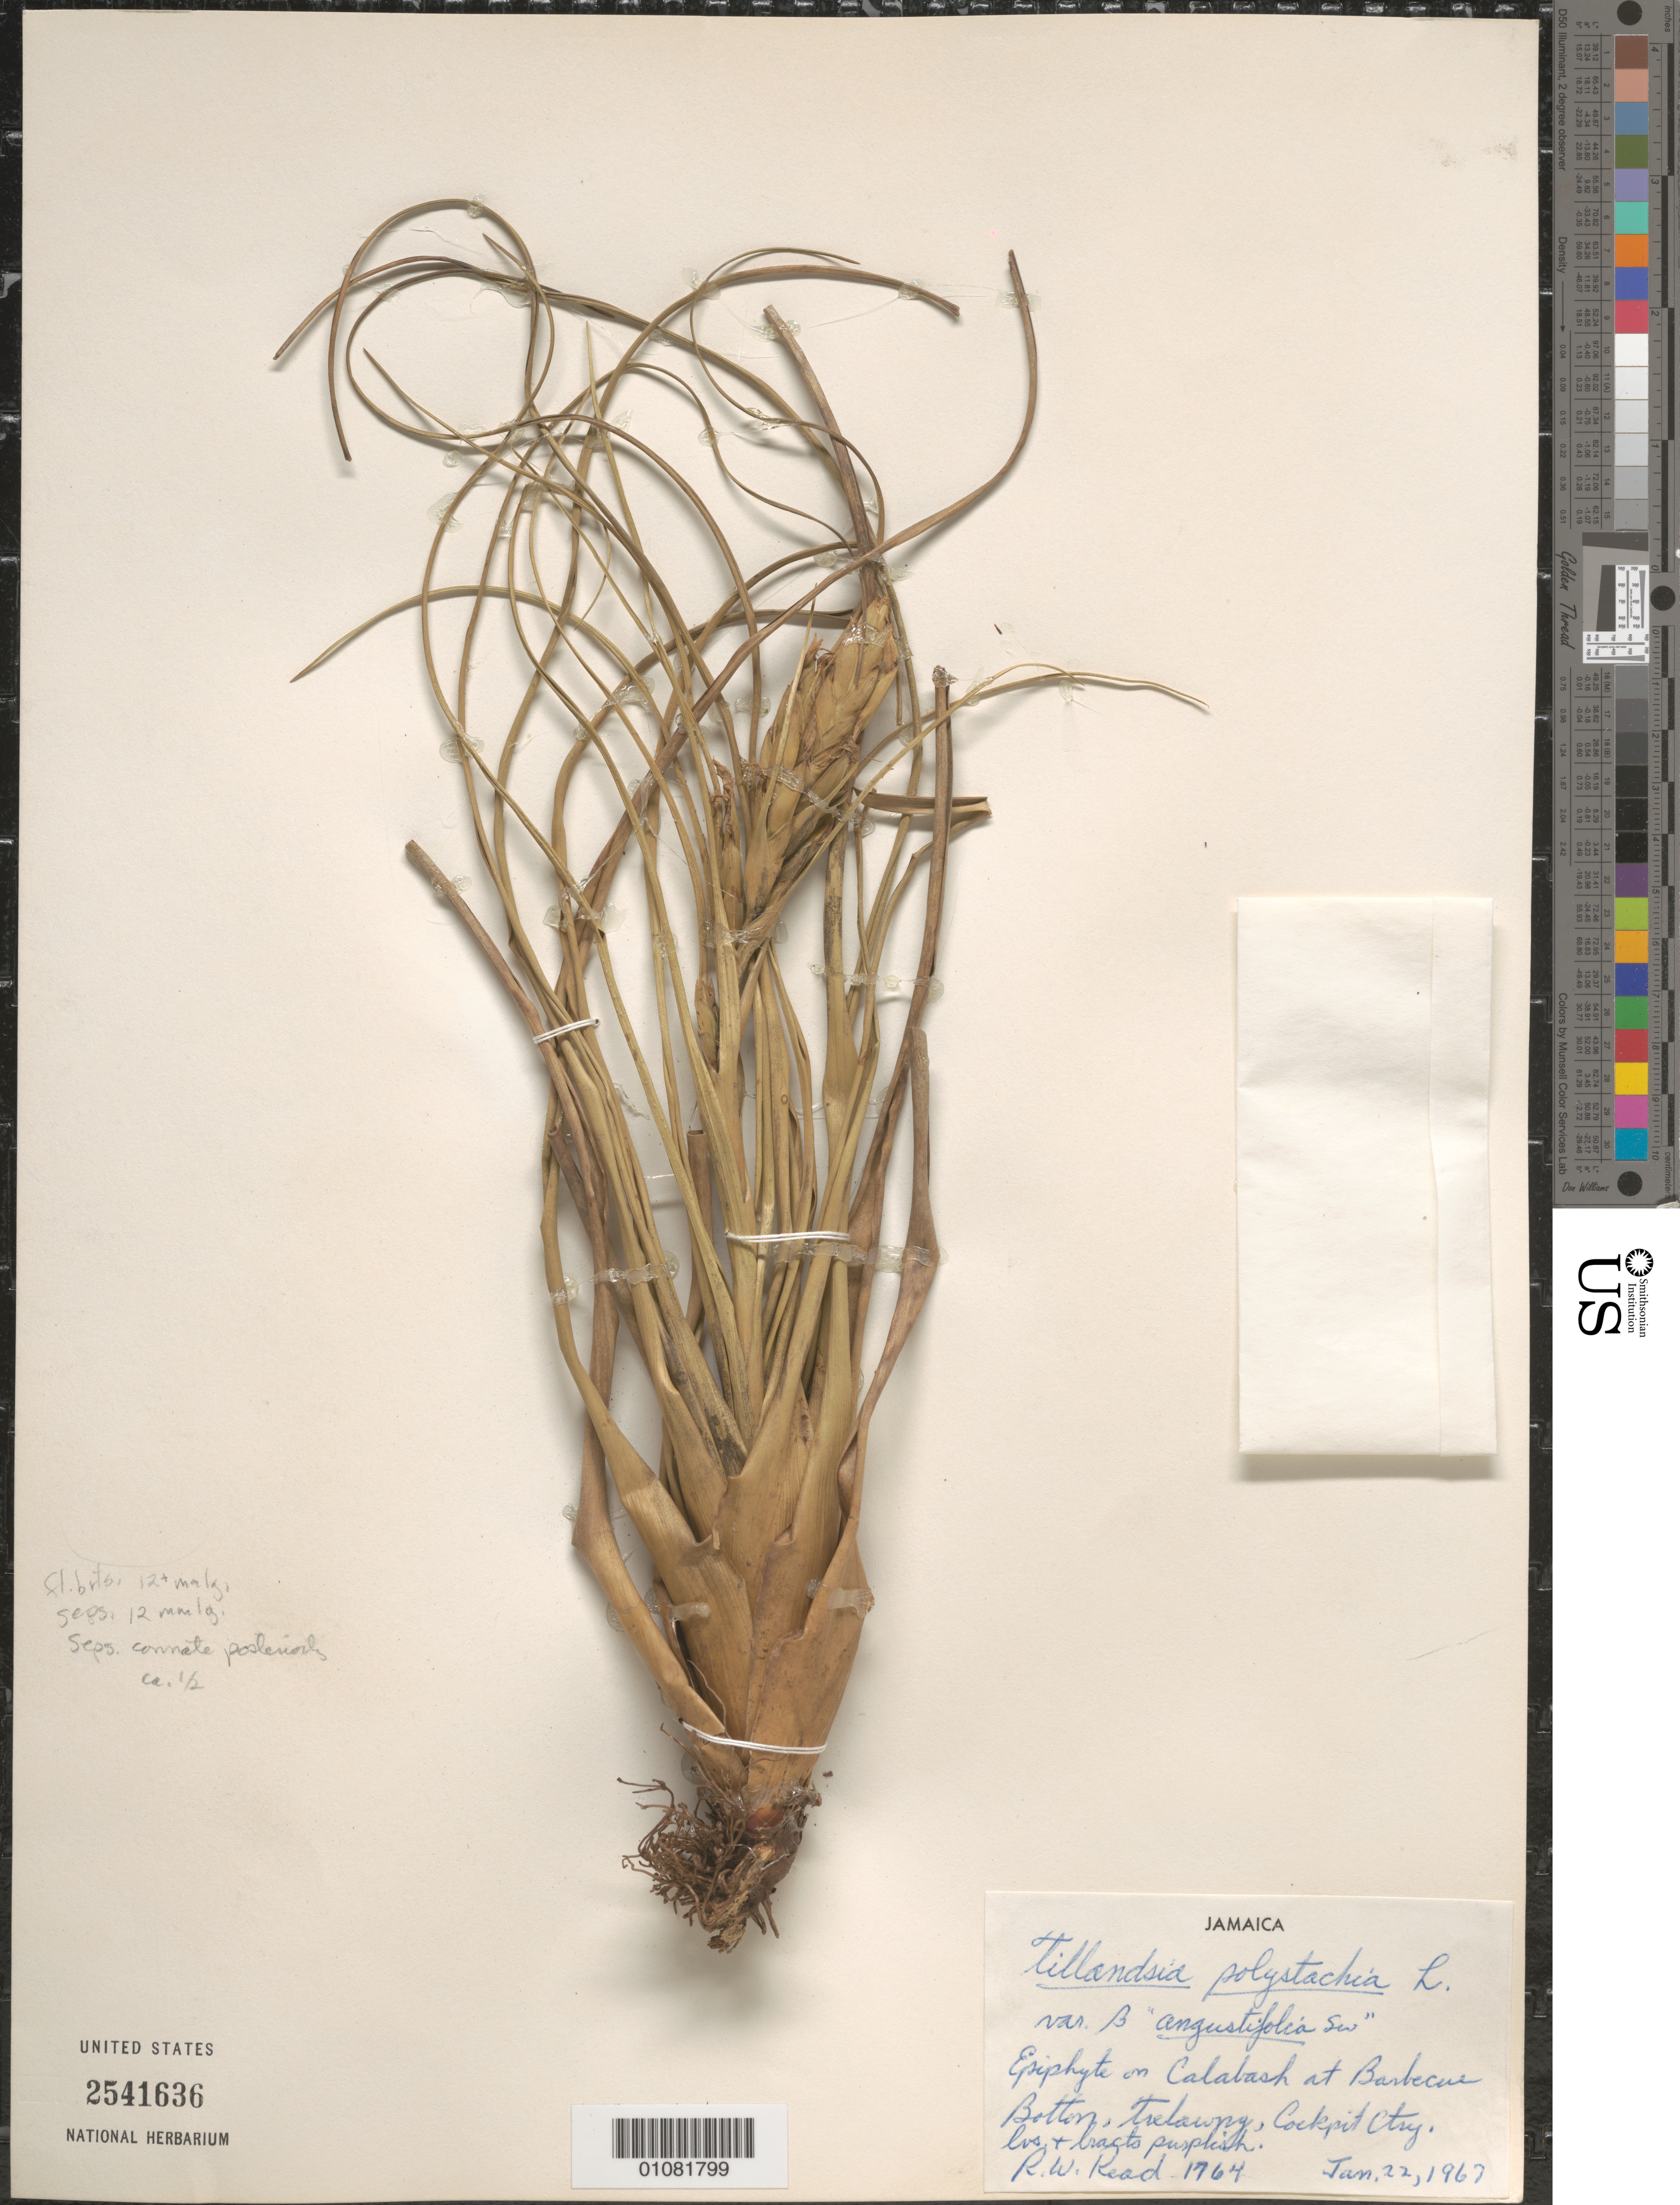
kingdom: Plantae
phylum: Tracheophyta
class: Liliopsida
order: Poales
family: Bromeliaceae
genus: Tillandsia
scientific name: Tillandsia polystachia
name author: (L.) L.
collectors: R. W. Read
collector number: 1764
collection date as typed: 22 Jan 1967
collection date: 1967-01-22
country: Jamaica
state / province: Trelawny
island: Jamaica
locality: Epiphyte on calabash at Barbecue Bottom, Cockpit Ctry.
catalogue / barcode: US 2541636